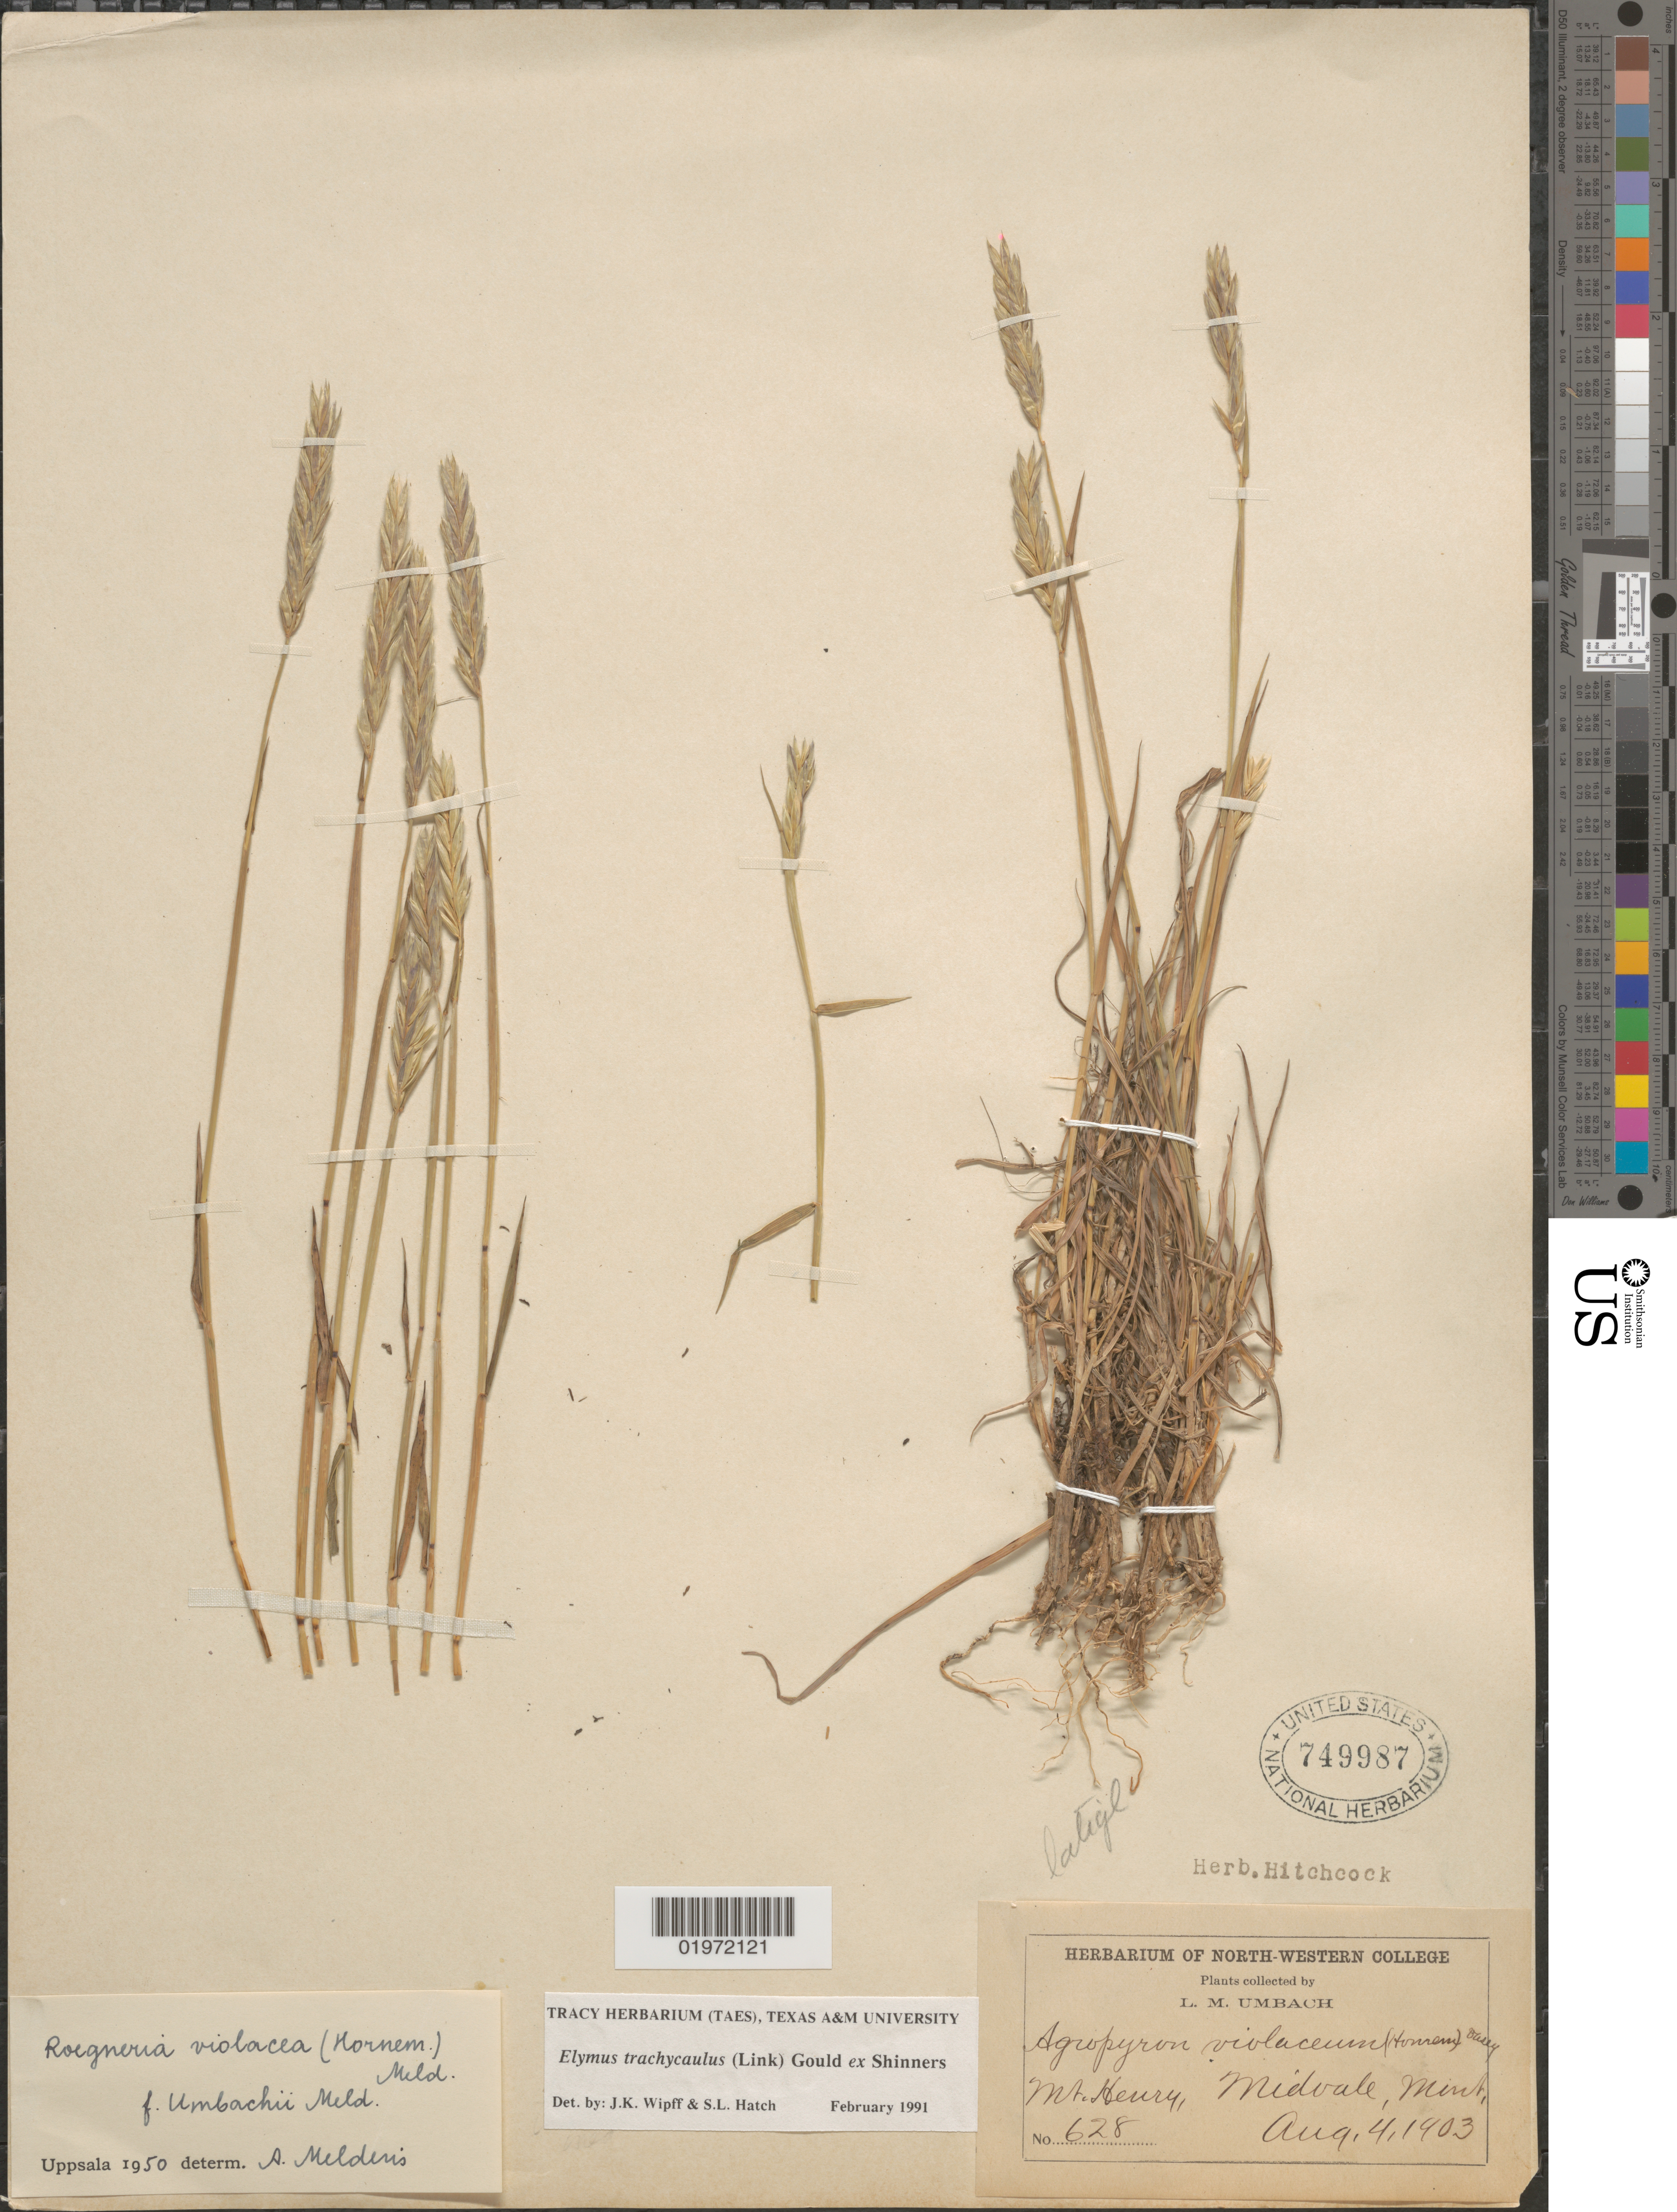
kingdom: Plantae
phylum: Tracheophyta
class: Liliopsida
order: Poales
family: Poaceae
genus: Elymus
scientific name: Elymus trachycaulus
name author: (Link) Gould ex Shinners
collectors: L. M. Umbach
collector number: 628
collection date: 1903-08-04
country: United States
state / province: Montana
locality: Mt. Henry, Midvale.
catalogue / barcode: US 749987